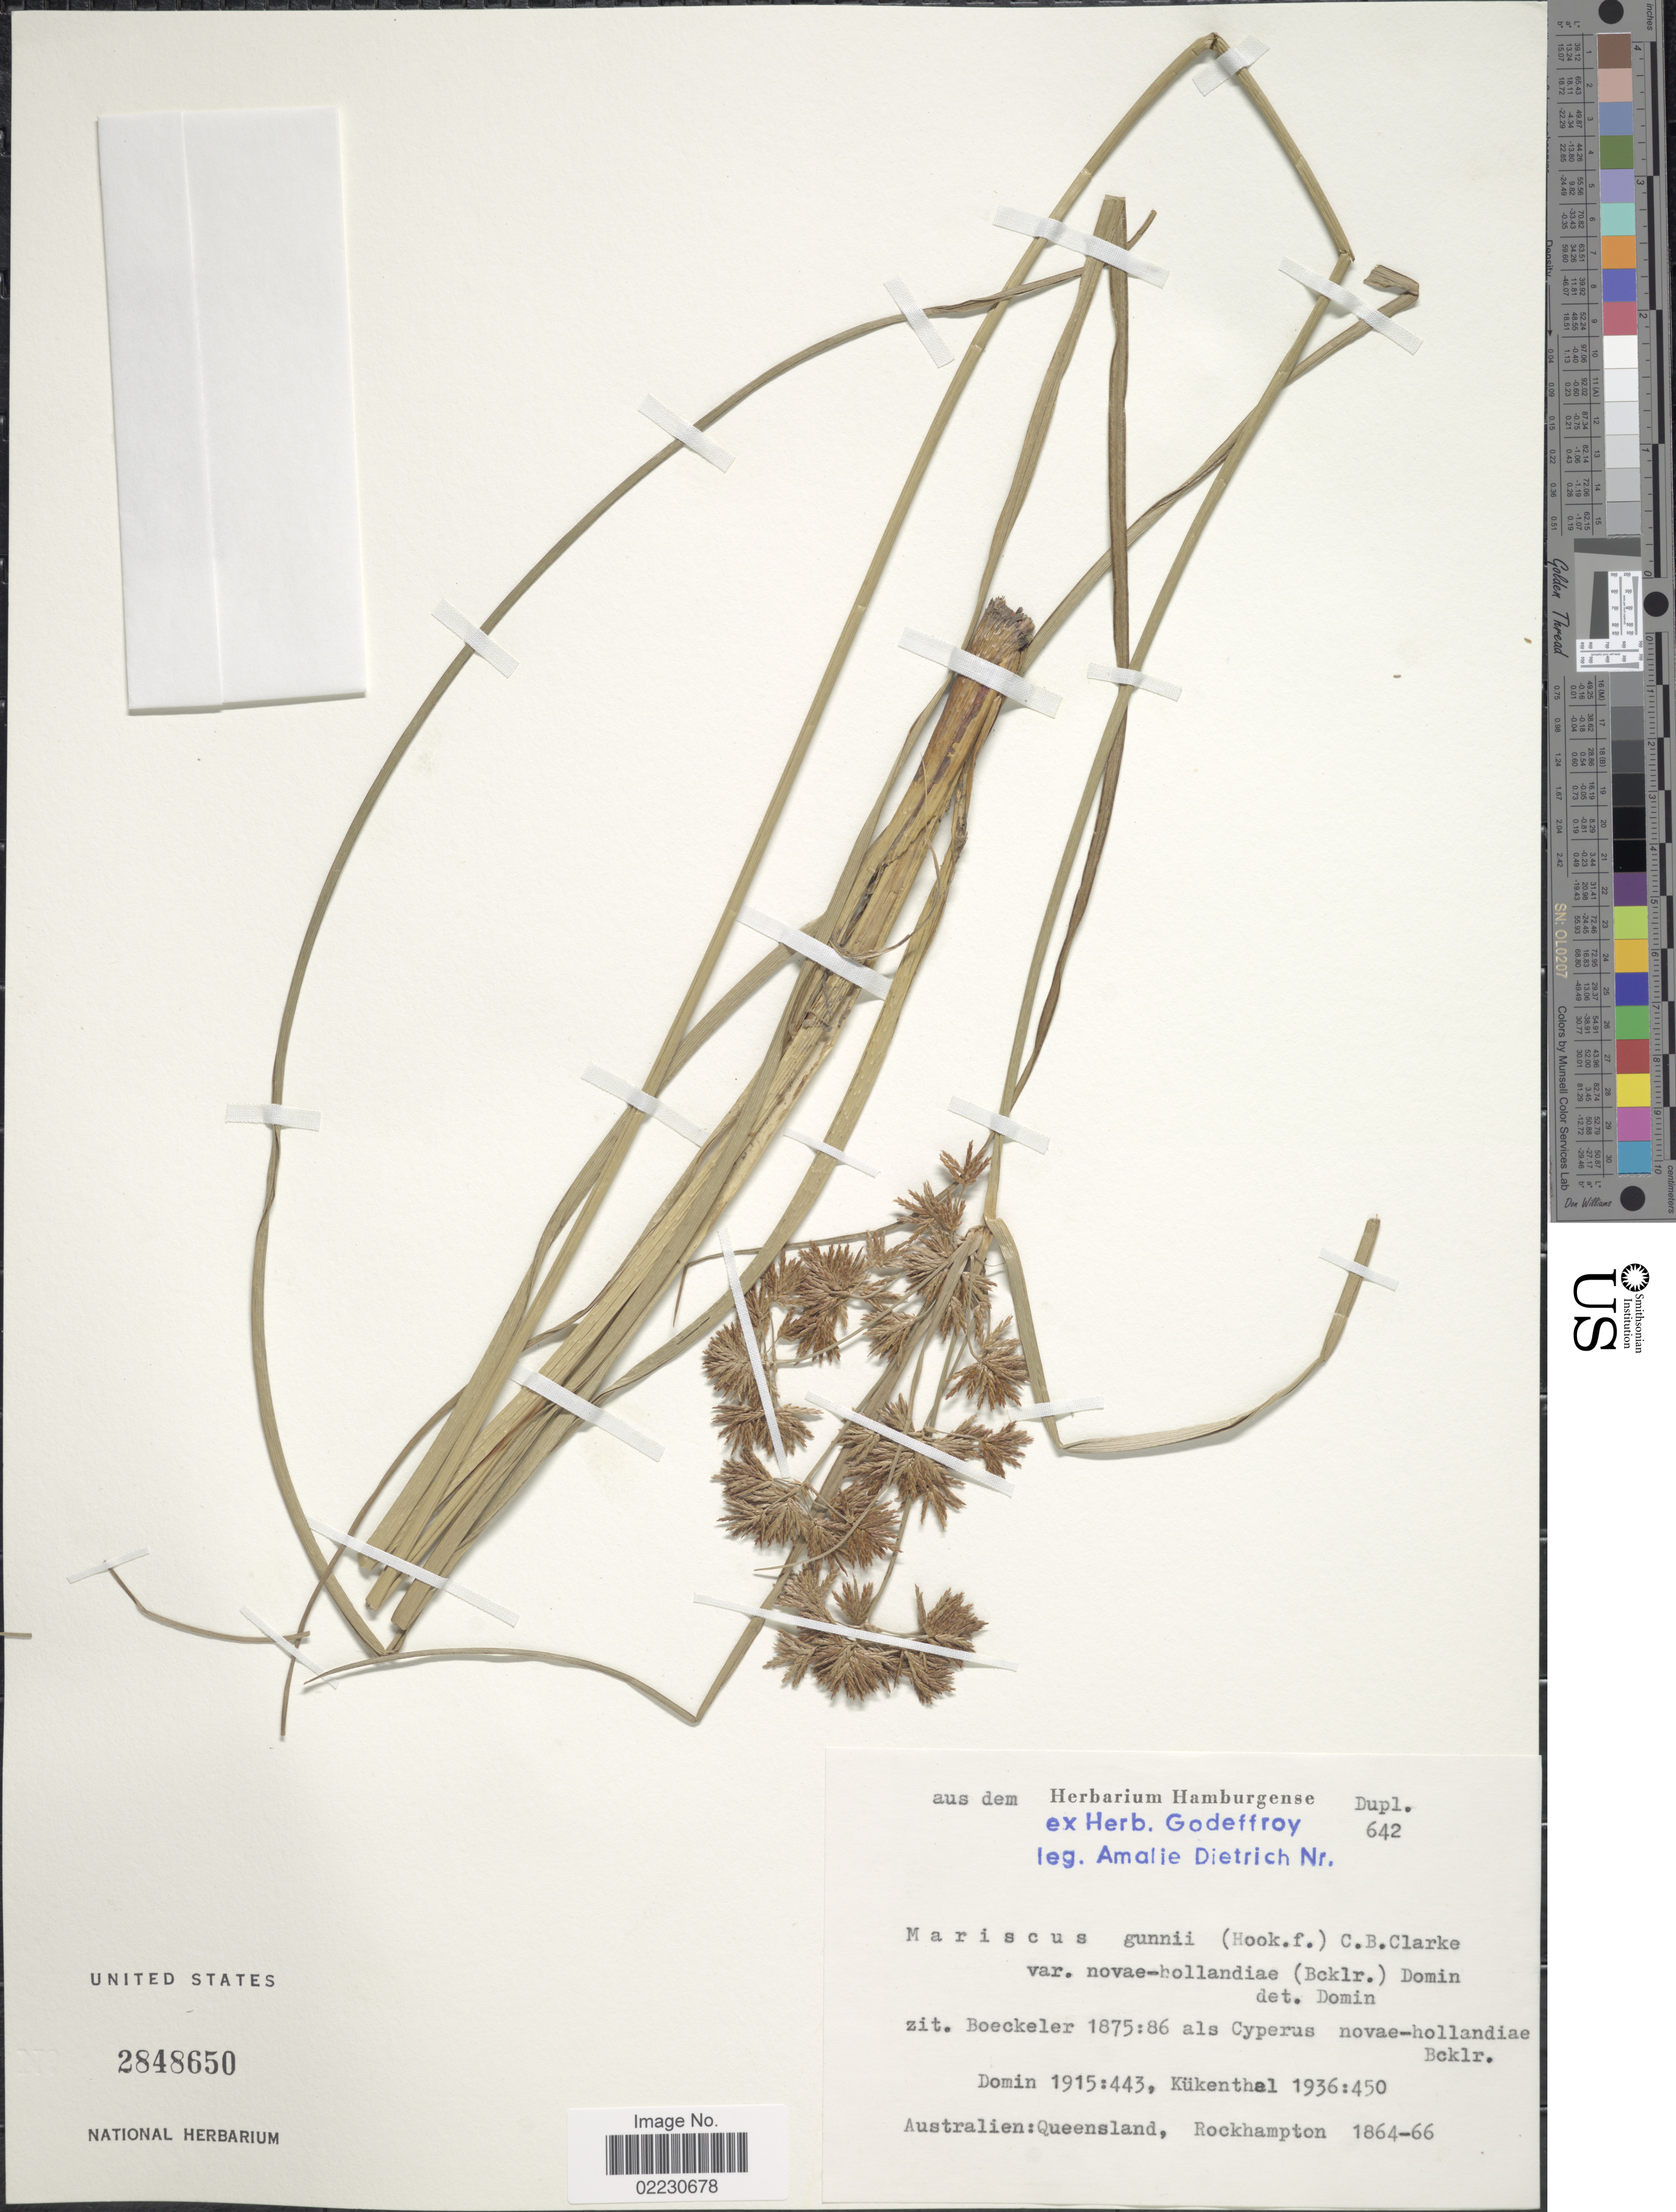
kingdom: Plantae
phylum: Tracheophyta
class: Liliopsida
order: Poales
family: Cyperaceae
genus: Cyperus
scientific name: Cyperus gunnii subsp. novae-hollandiae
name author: (Boeckeler) K.L. Wilson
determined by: Strong, Mark T., (BOT), Smithsonian Institution - National Museum of Natural History (UNITED STATES)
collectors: A. Dietrich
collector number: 642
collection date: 1864/1866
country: Australia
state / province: Queensland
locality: Australien: Queensland, Rockhampton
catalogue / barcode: US 2848650